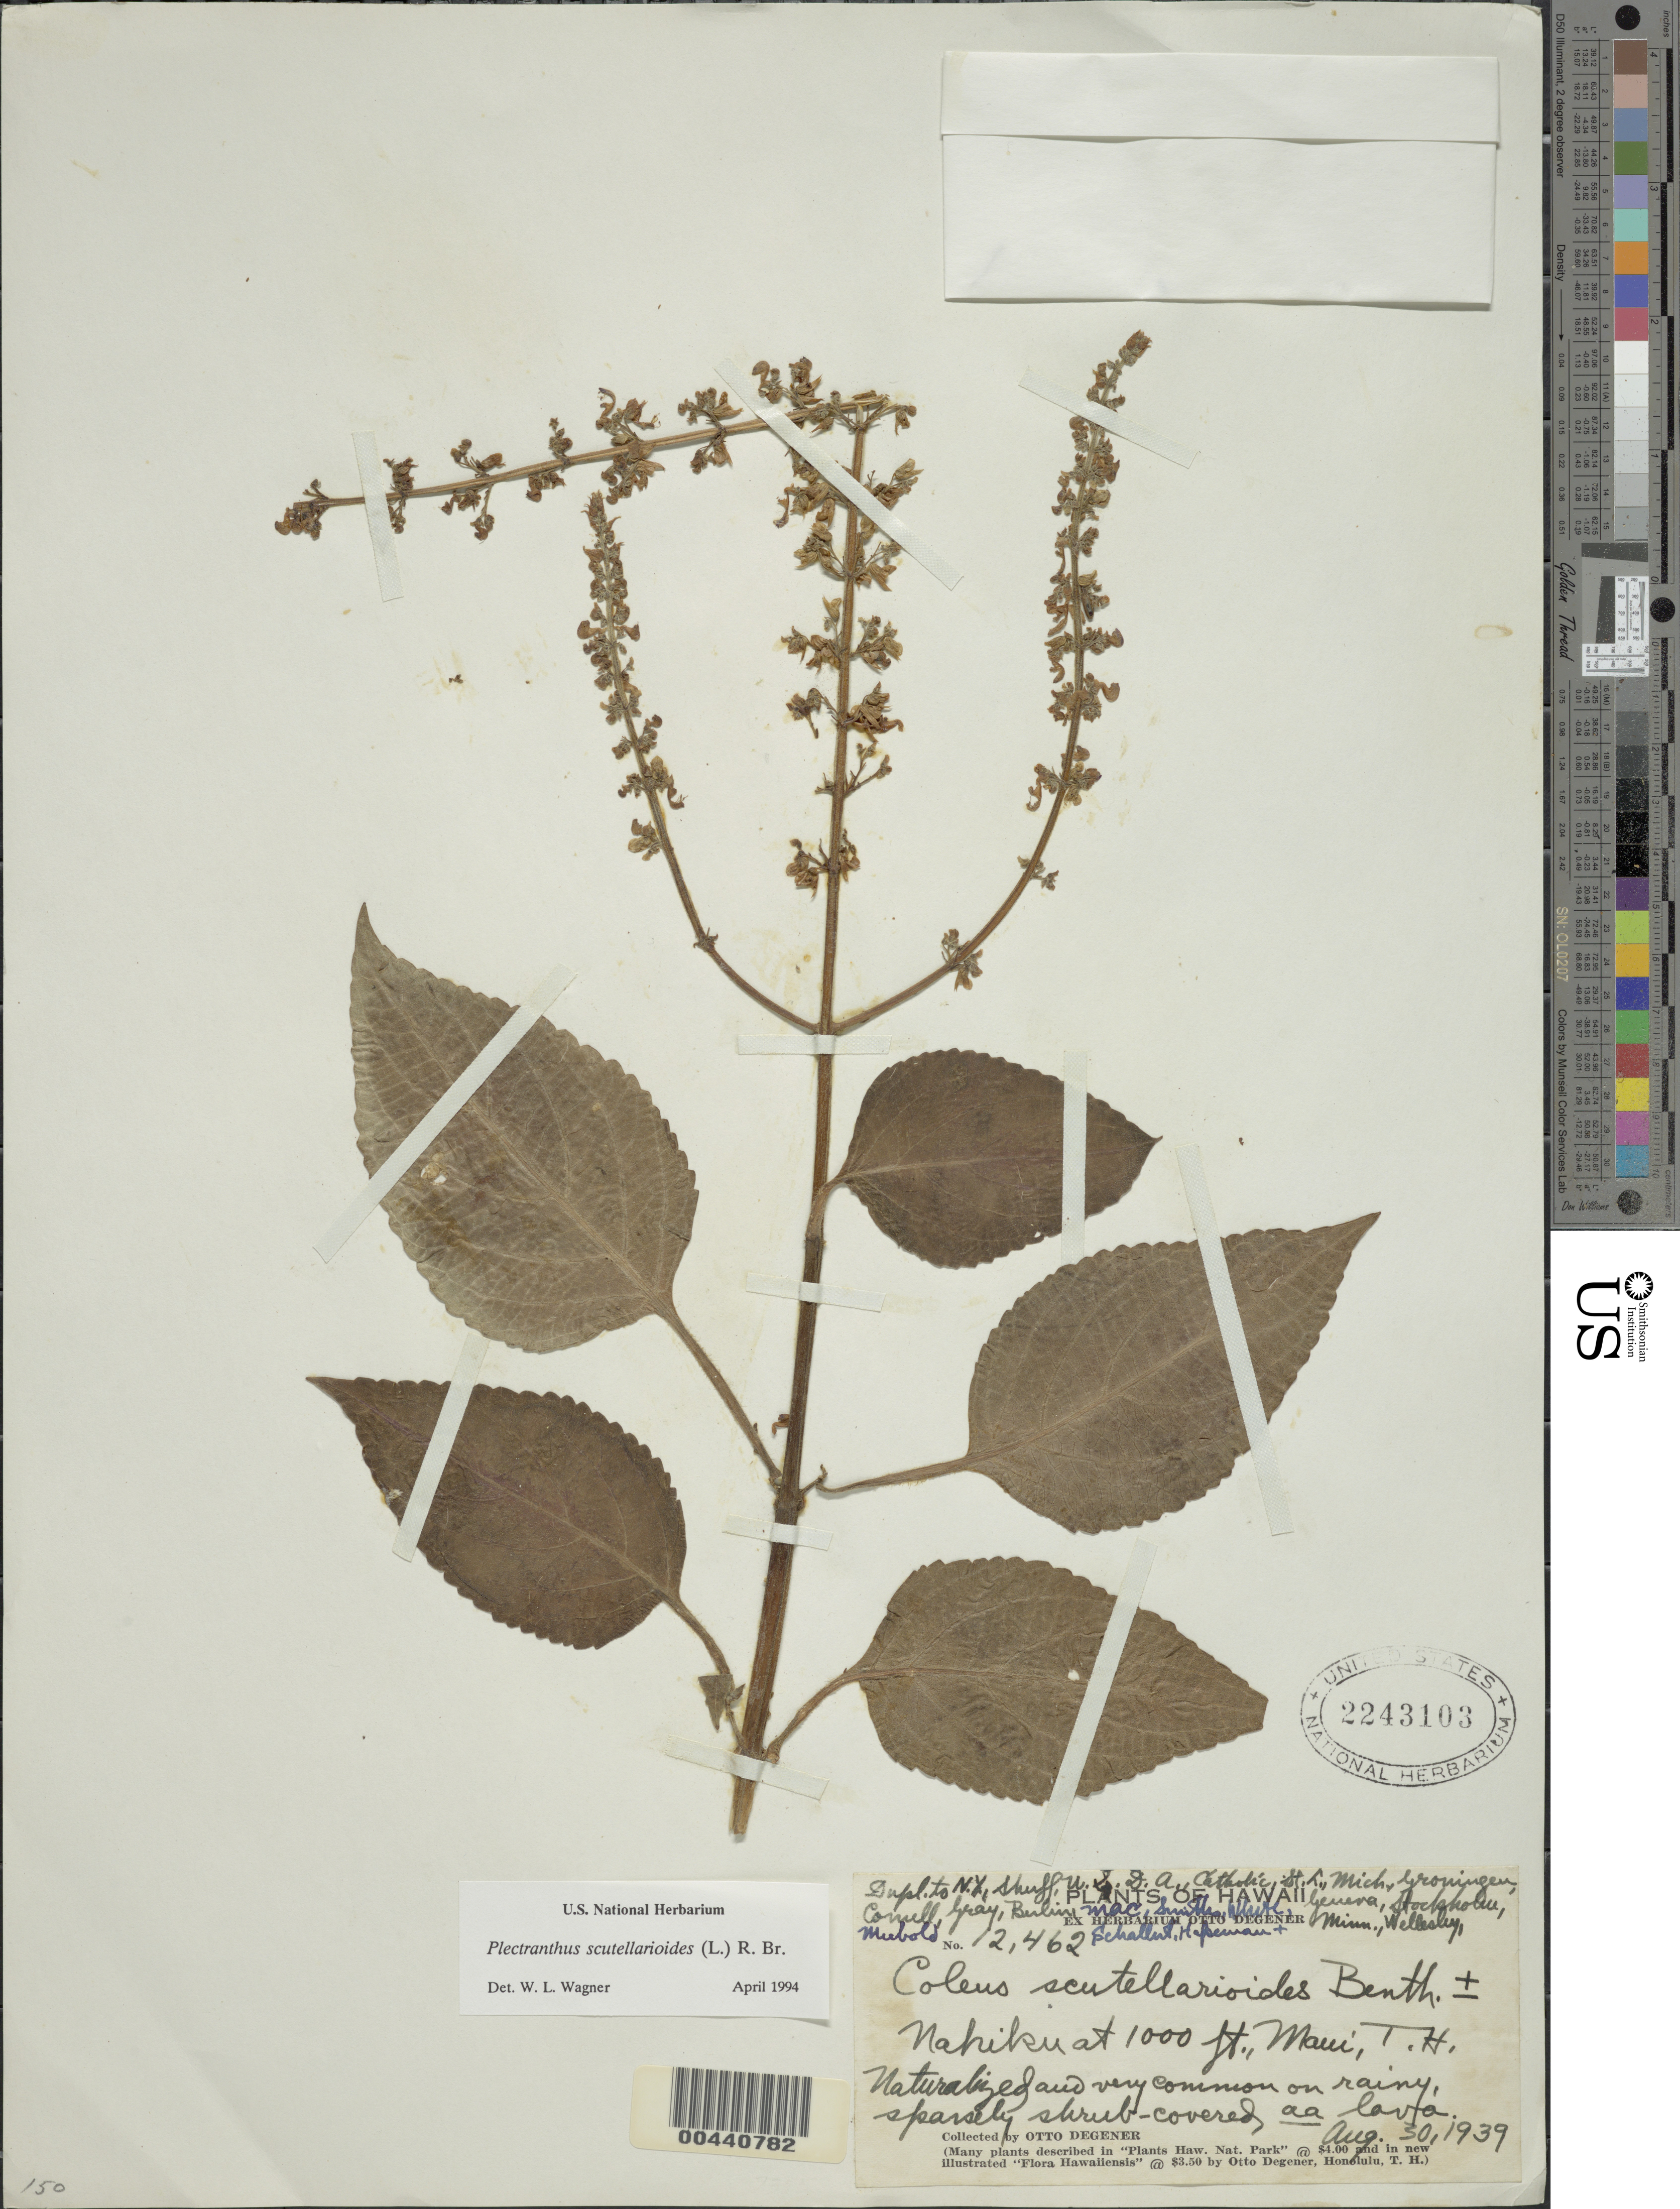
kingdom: Plantae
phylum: Tracheophyta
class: Magnoliopsida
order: Lamiales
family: Lamiaceae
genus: Coleus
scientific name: Coleus scutellarioides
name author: (L.) Benth.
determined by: Wagner, W. L., (BOT), Smithsonian Institution - National Museum of Natural History (UNITED STATES)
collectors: O. Degener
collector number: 12462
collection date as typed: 30 Aug 1939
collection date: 1939-08-30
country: United States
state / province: Hawaii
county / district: Maui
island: Maui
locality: Nahiku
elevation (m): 305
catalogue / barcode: US 2243103